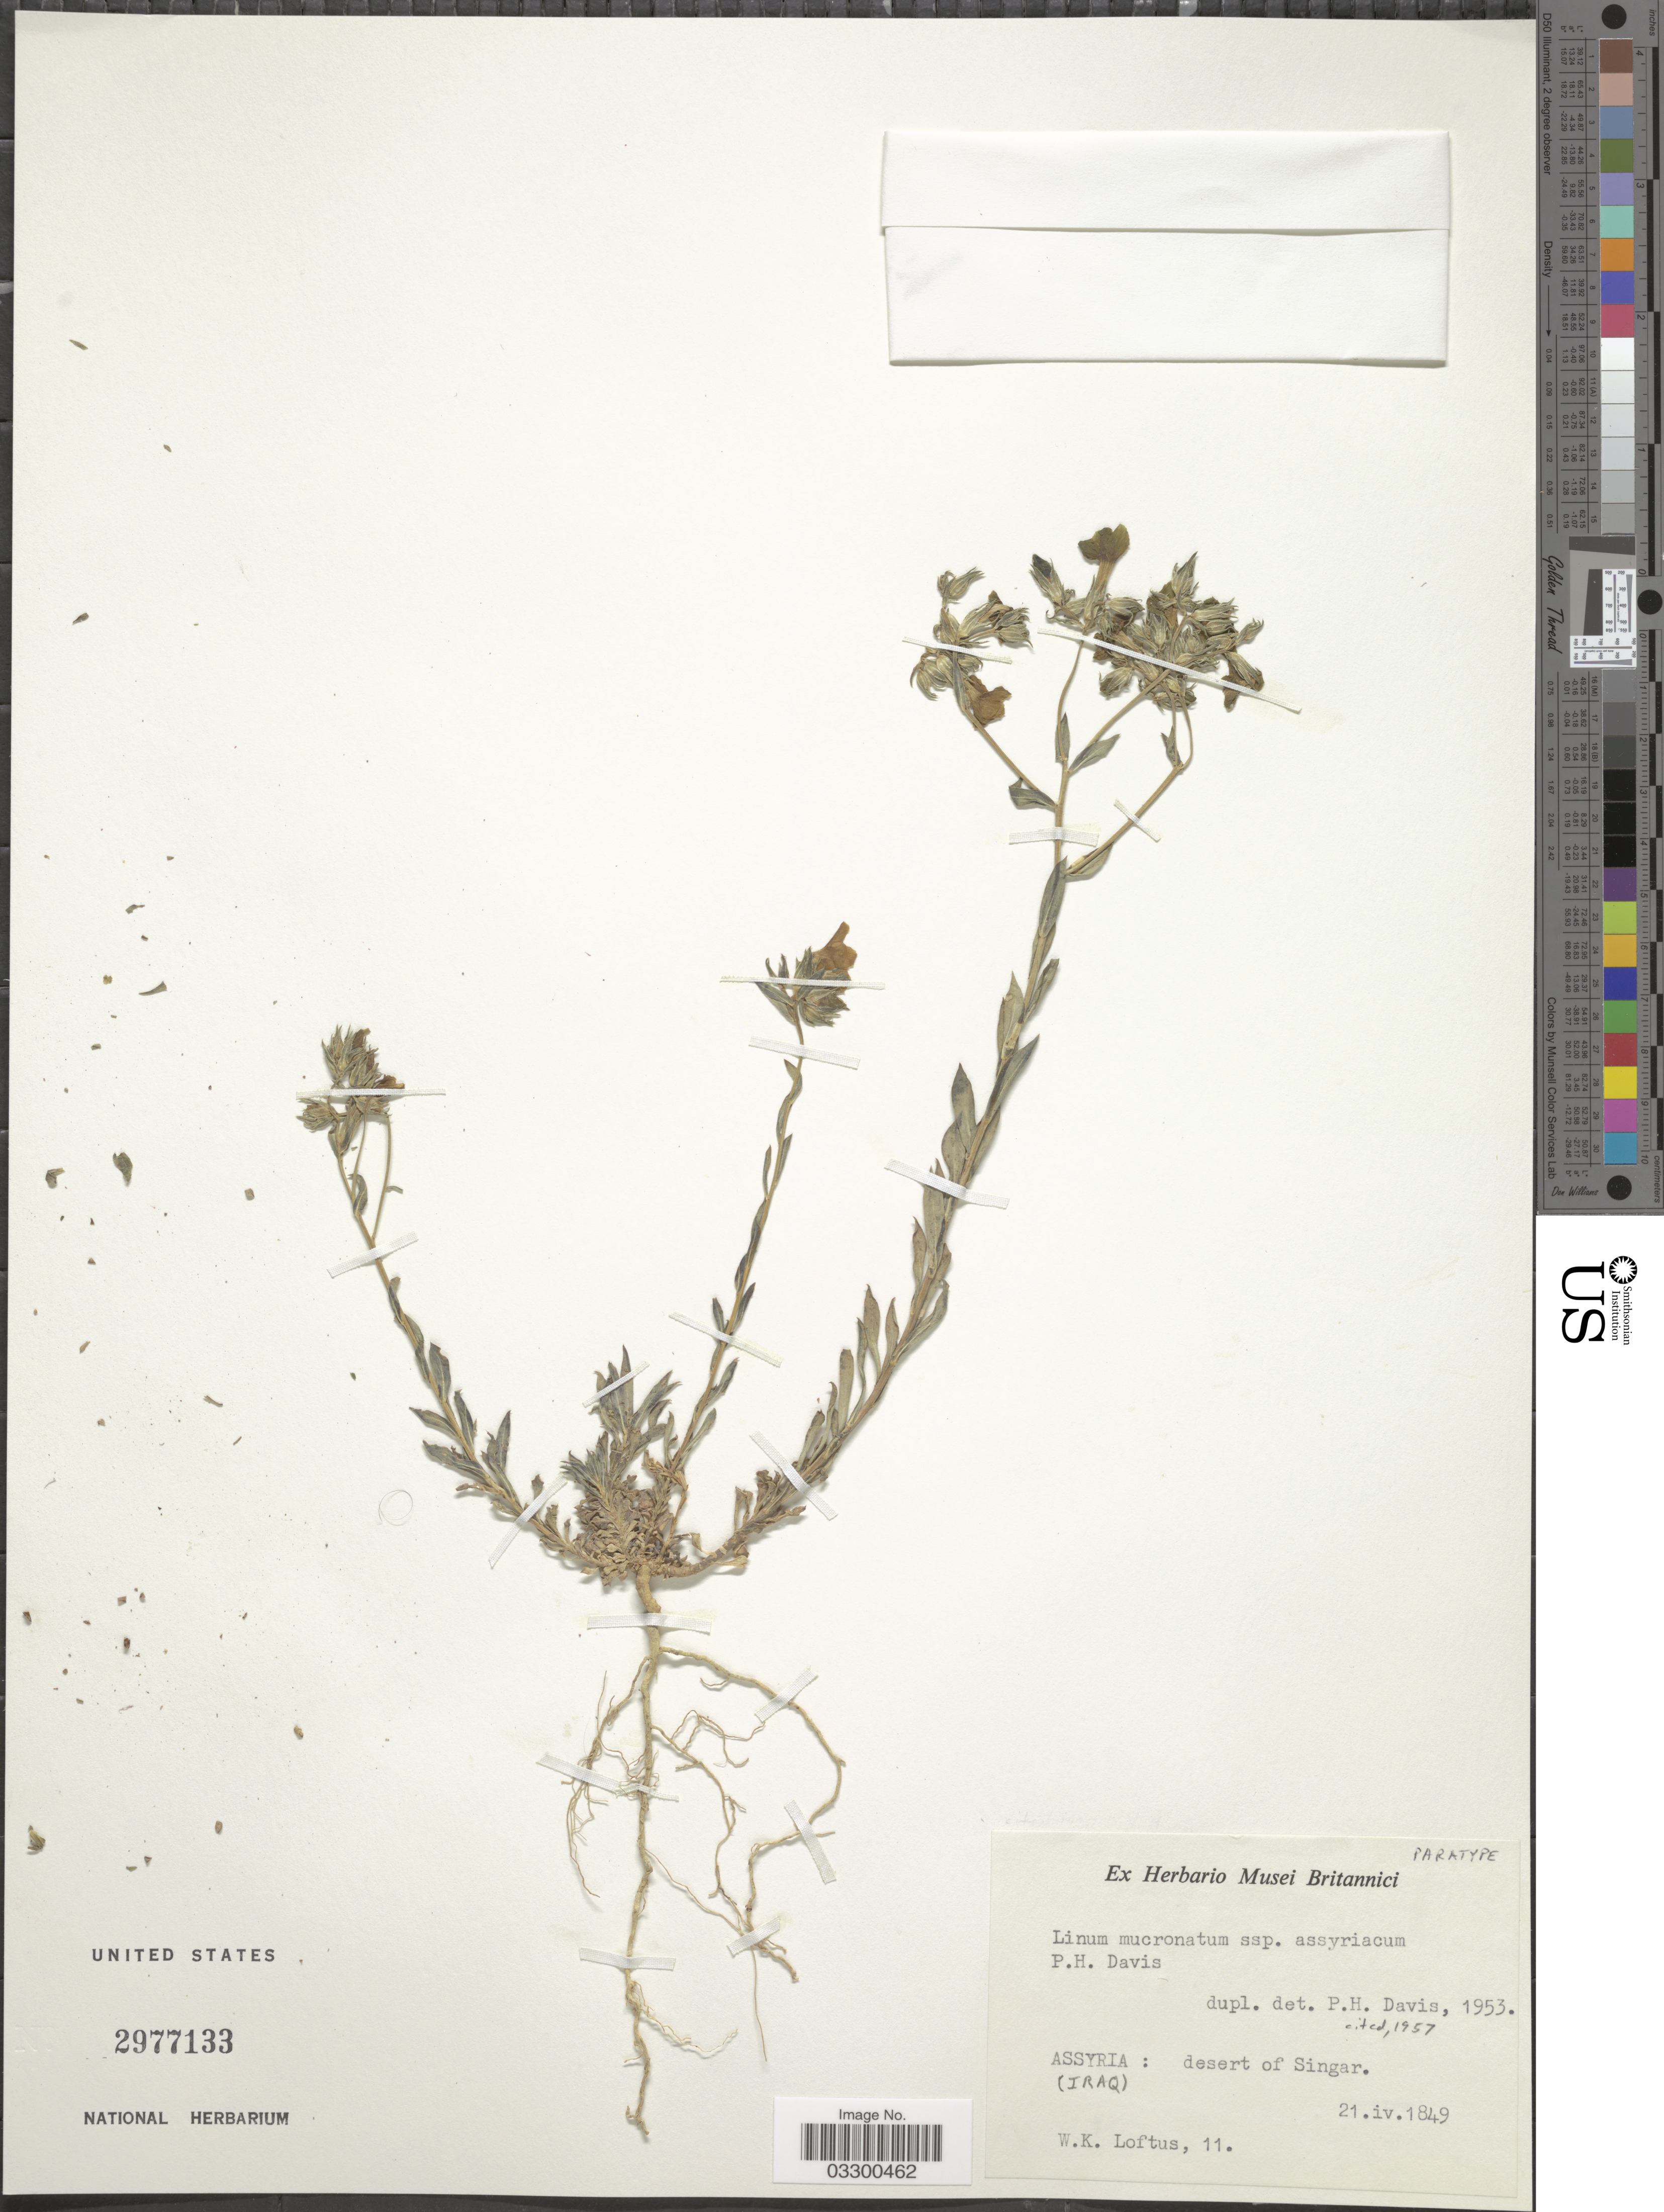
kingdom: Plantae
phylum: Tracheophyta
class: Magnoliopsida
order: Malpighiales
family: Linaceae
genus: Linum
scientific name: Linum mucronatum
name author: Bertol.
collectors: W. Loftus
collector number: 11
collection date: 1849-04-21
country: Iraq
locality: Assyria: desert of Singar.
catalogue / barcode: US 2977133